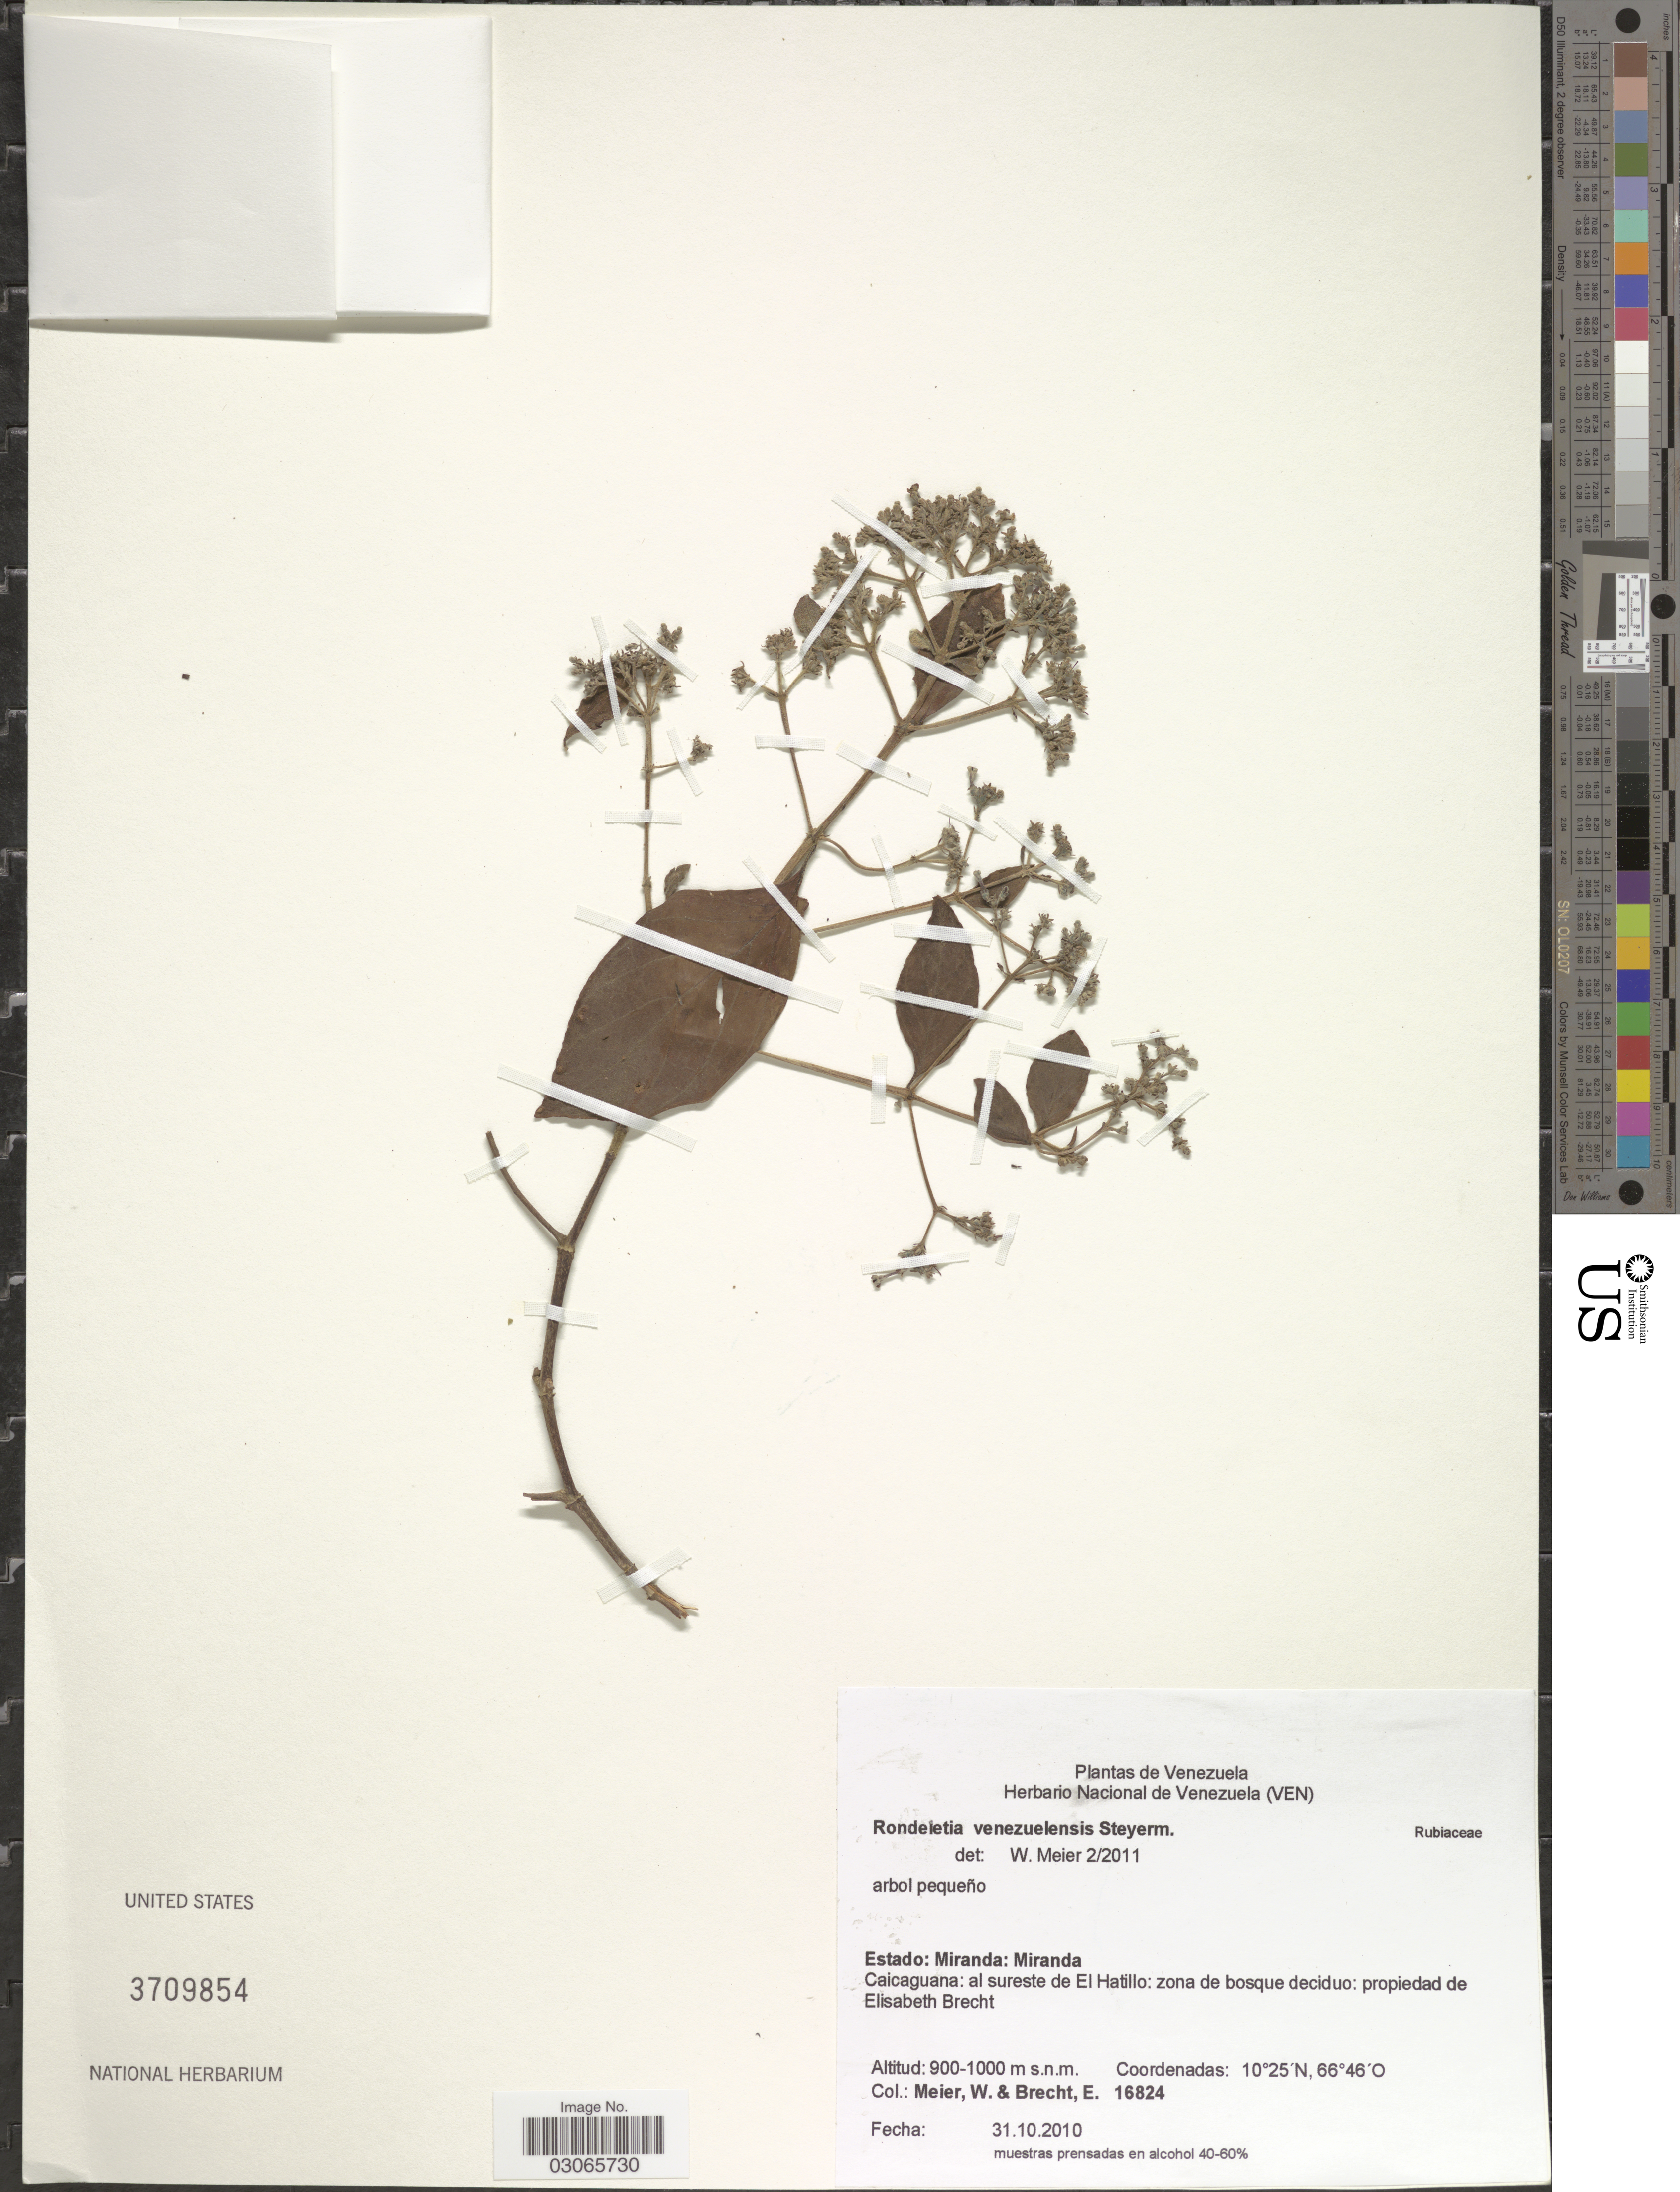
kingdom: Plantae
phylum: Tracheophyta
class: Magnoliopsida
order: Gentianales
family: Rubiaceae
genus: Rondeletia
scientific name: Rondeletia venezuelensis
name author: Steyerm.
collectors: W. Meier & E. Brecht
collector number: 16824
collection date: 2010-10-31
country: Venezuela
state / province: Miranda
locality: Miranda. Caicaguana: al sureste de El Hatillo: zona de bosque deciduo: propiedad de Elisabeth Brecht.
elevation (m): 900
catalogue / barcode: US 3709854